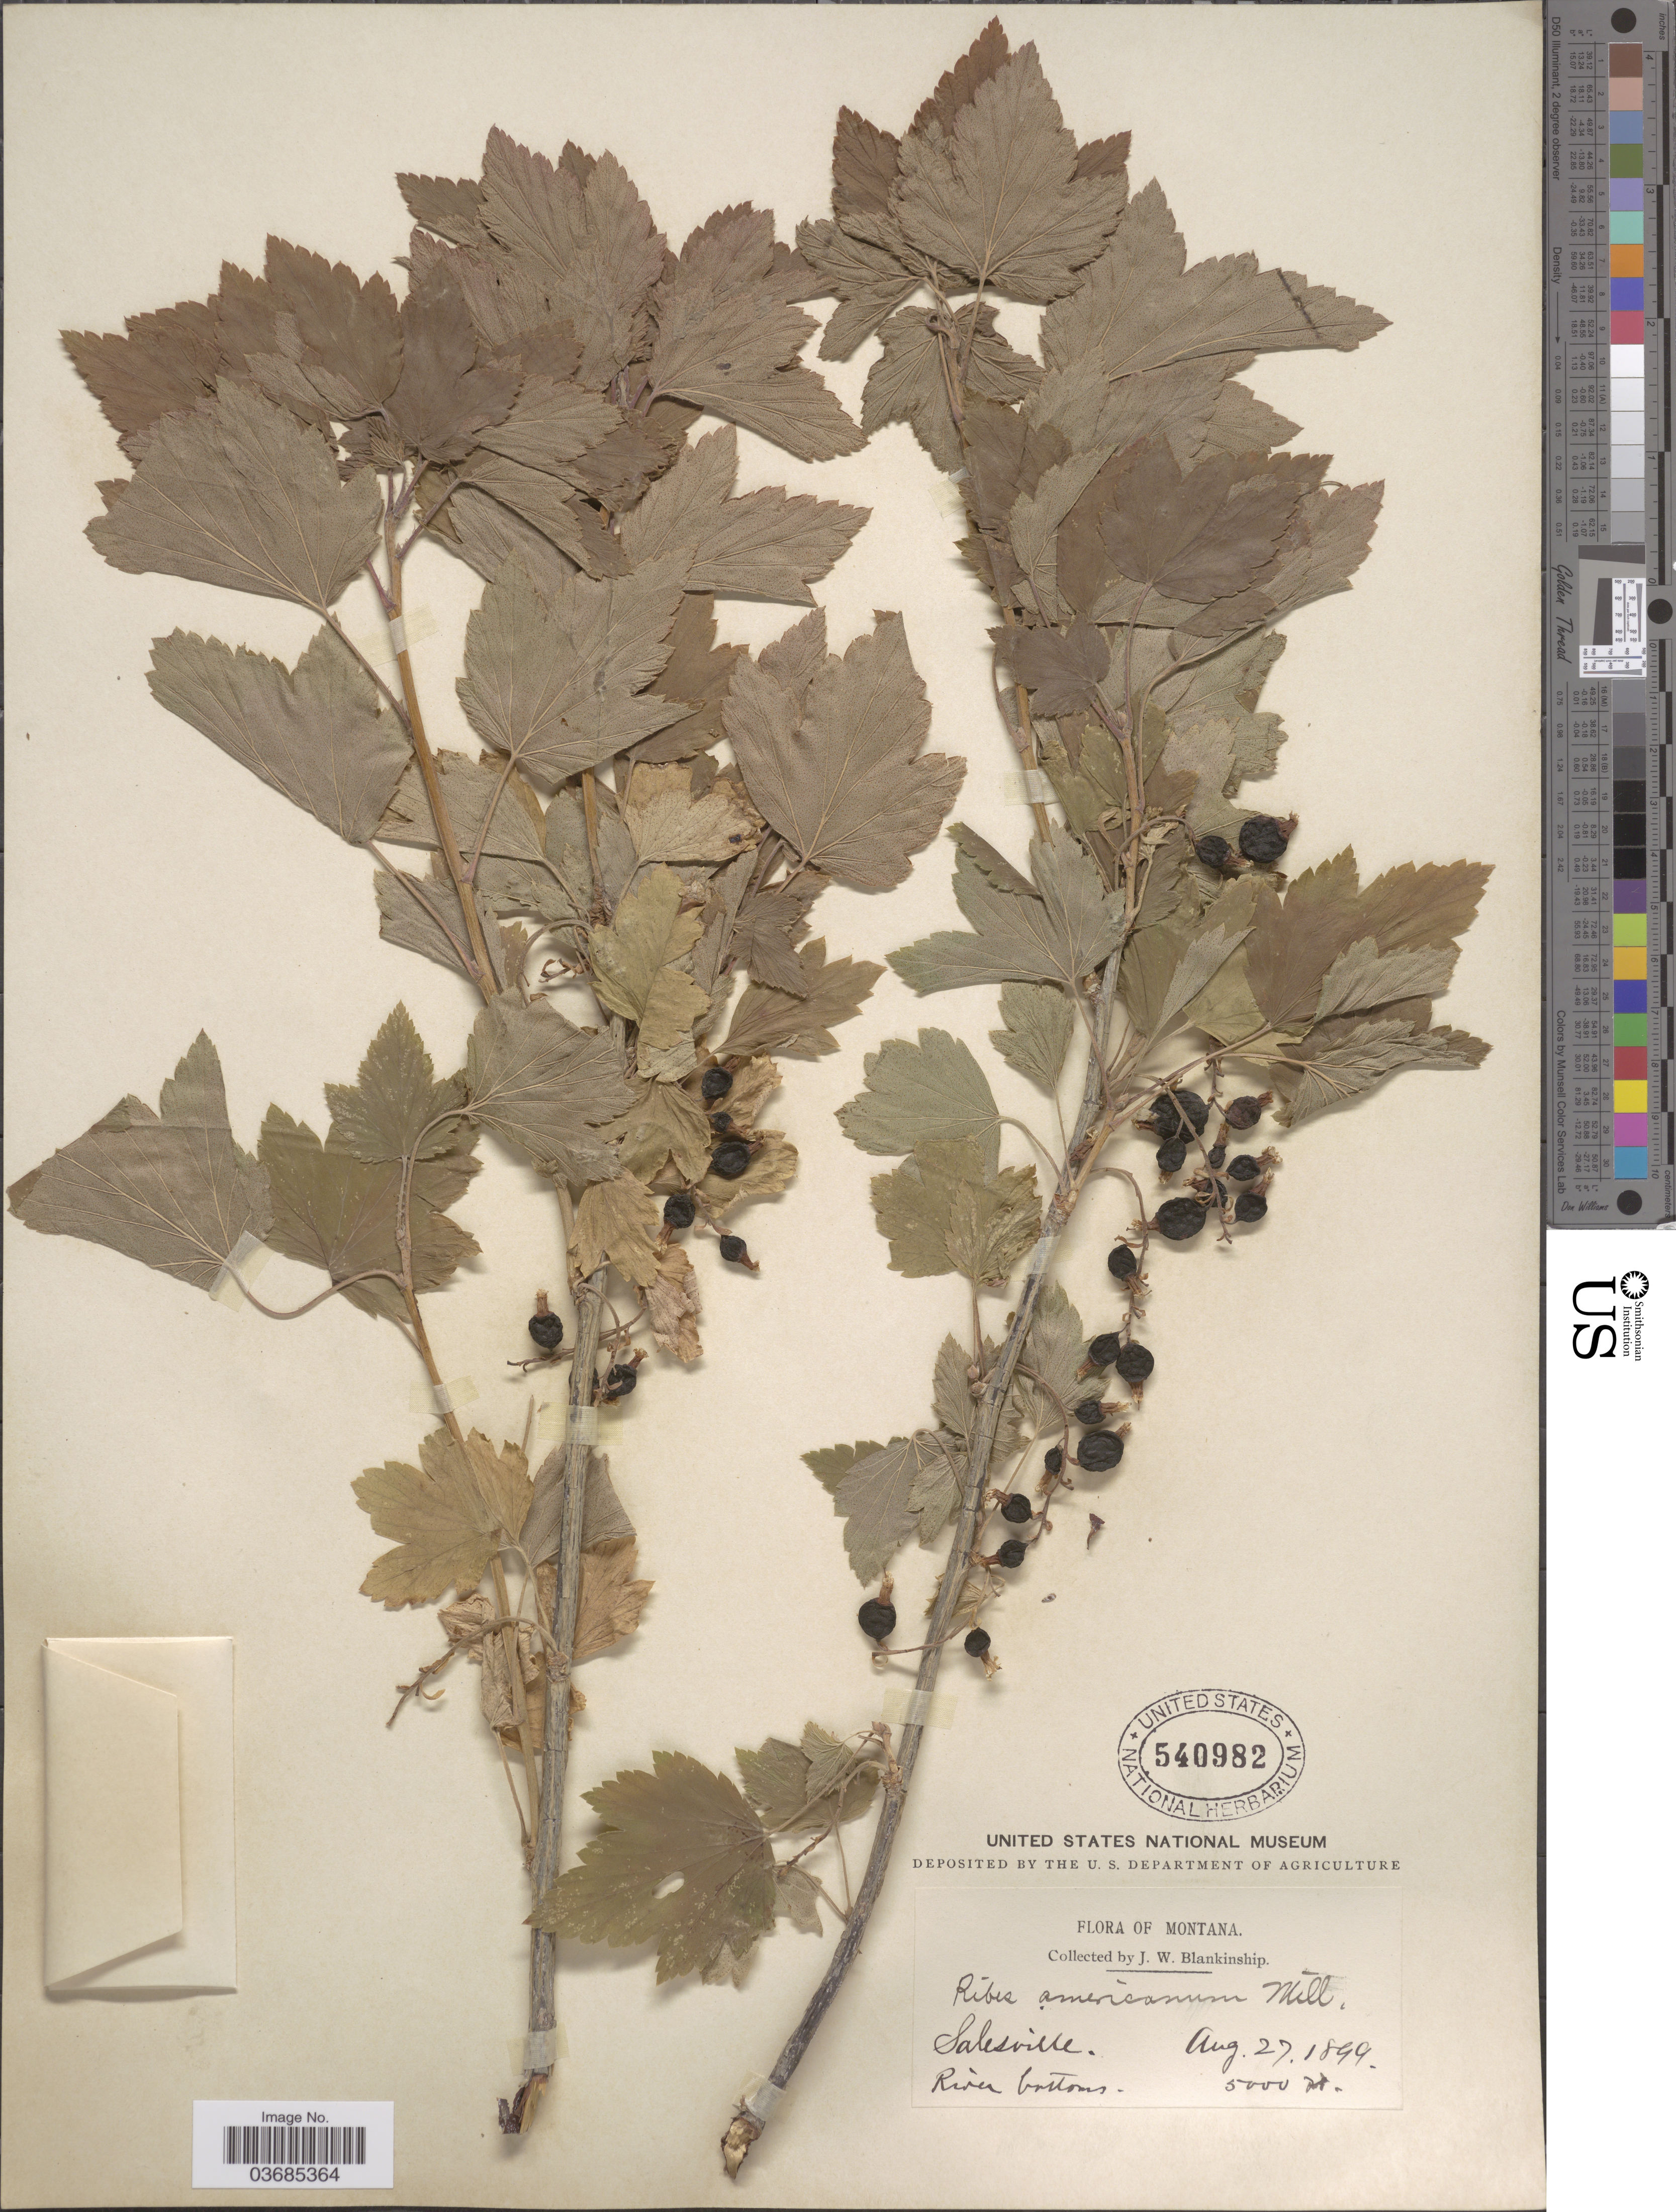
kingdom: Plantae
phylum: Tracheophyta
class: Magnoliopsida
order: Saxifragales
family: Grossulariaceae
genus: Ribes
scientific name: Ribes americanum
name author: Mill.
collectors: J. W. Blankinship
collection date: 1899-08-27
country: United States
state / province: Montana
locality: Salesville.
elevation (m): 1524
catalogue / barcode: US 540982